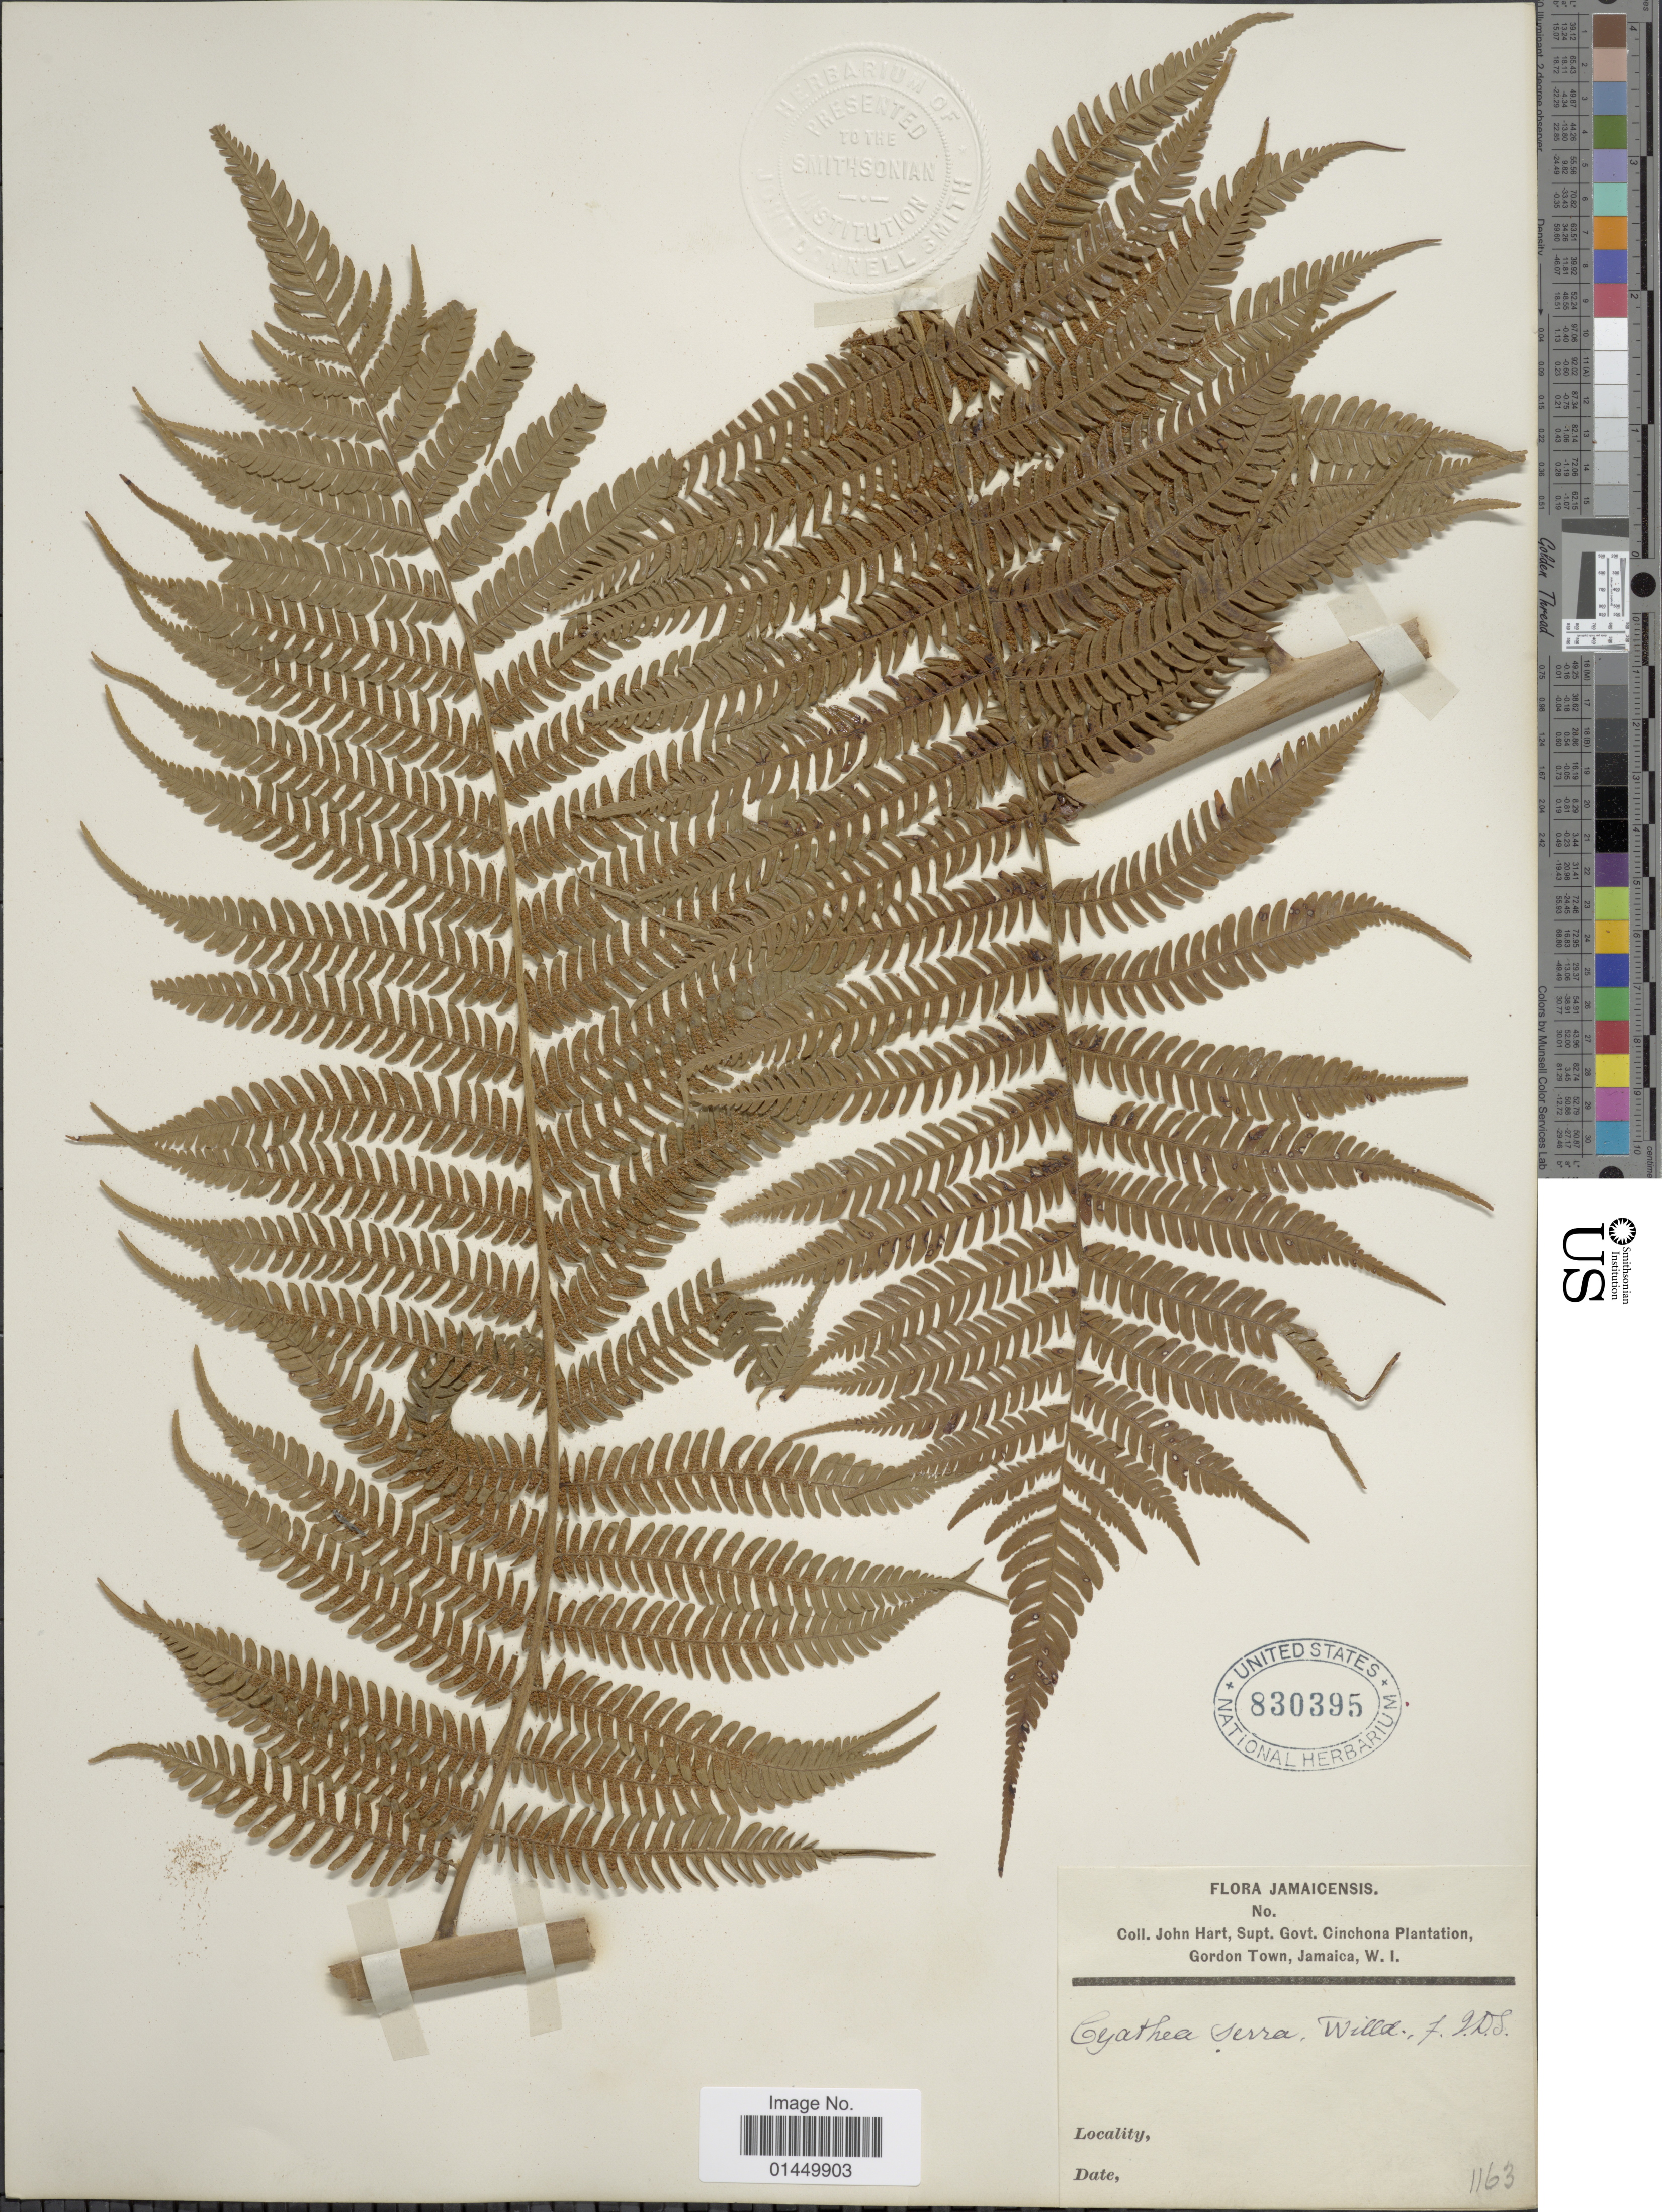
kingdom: Plantae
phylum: Tracheophyta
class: Polypodiopsida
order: Cyatheales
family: Cyatheaceae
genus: Cyathea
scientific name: Cyathea arborea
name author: (L.) Sm.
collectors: J. H. Hart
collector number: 1163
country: Jamaica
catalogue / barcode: US 830395